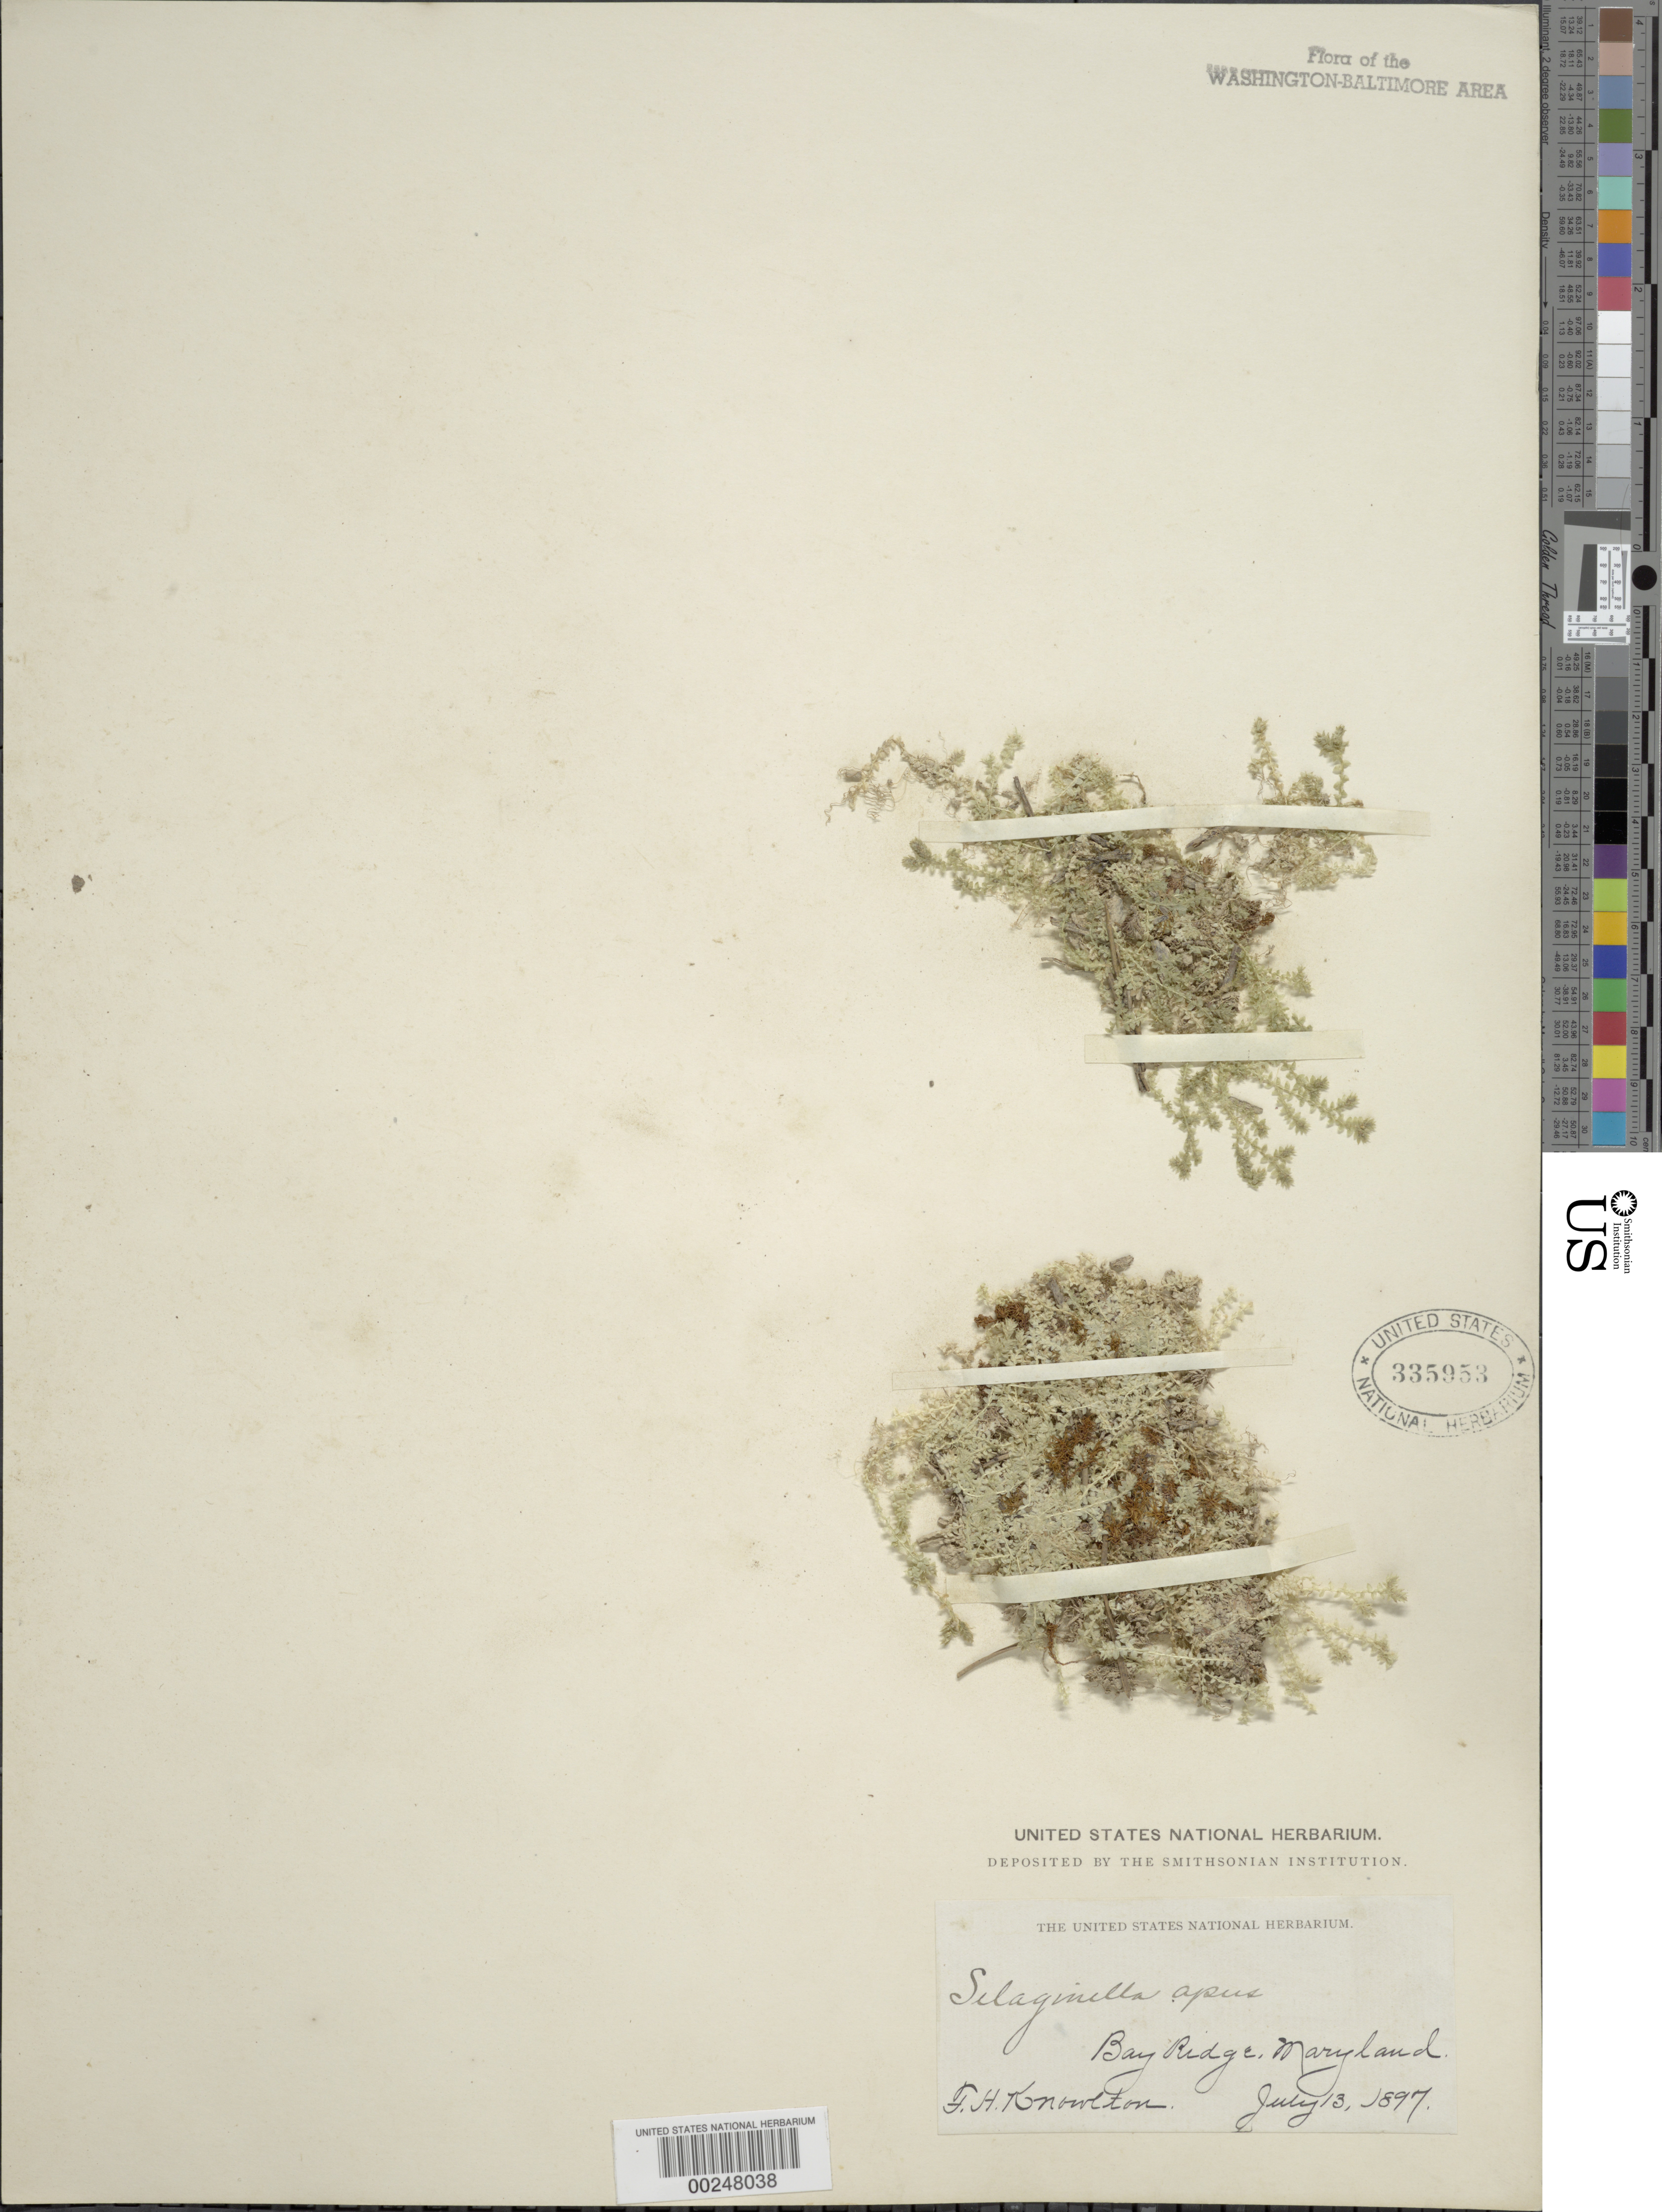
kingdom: Plantae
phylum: Tracheophyta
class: Lycopodiopsida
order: Selaginellales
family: Selaginellaceae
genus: Selaginella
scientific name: Selaginella apus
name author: Spring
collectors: F. H. Knowlton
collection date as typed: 13 Jul 1897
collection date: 1897-07-13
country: United States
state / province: Maryland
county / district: Anne Arundel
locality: Bay Ridge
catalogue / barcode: US 335953